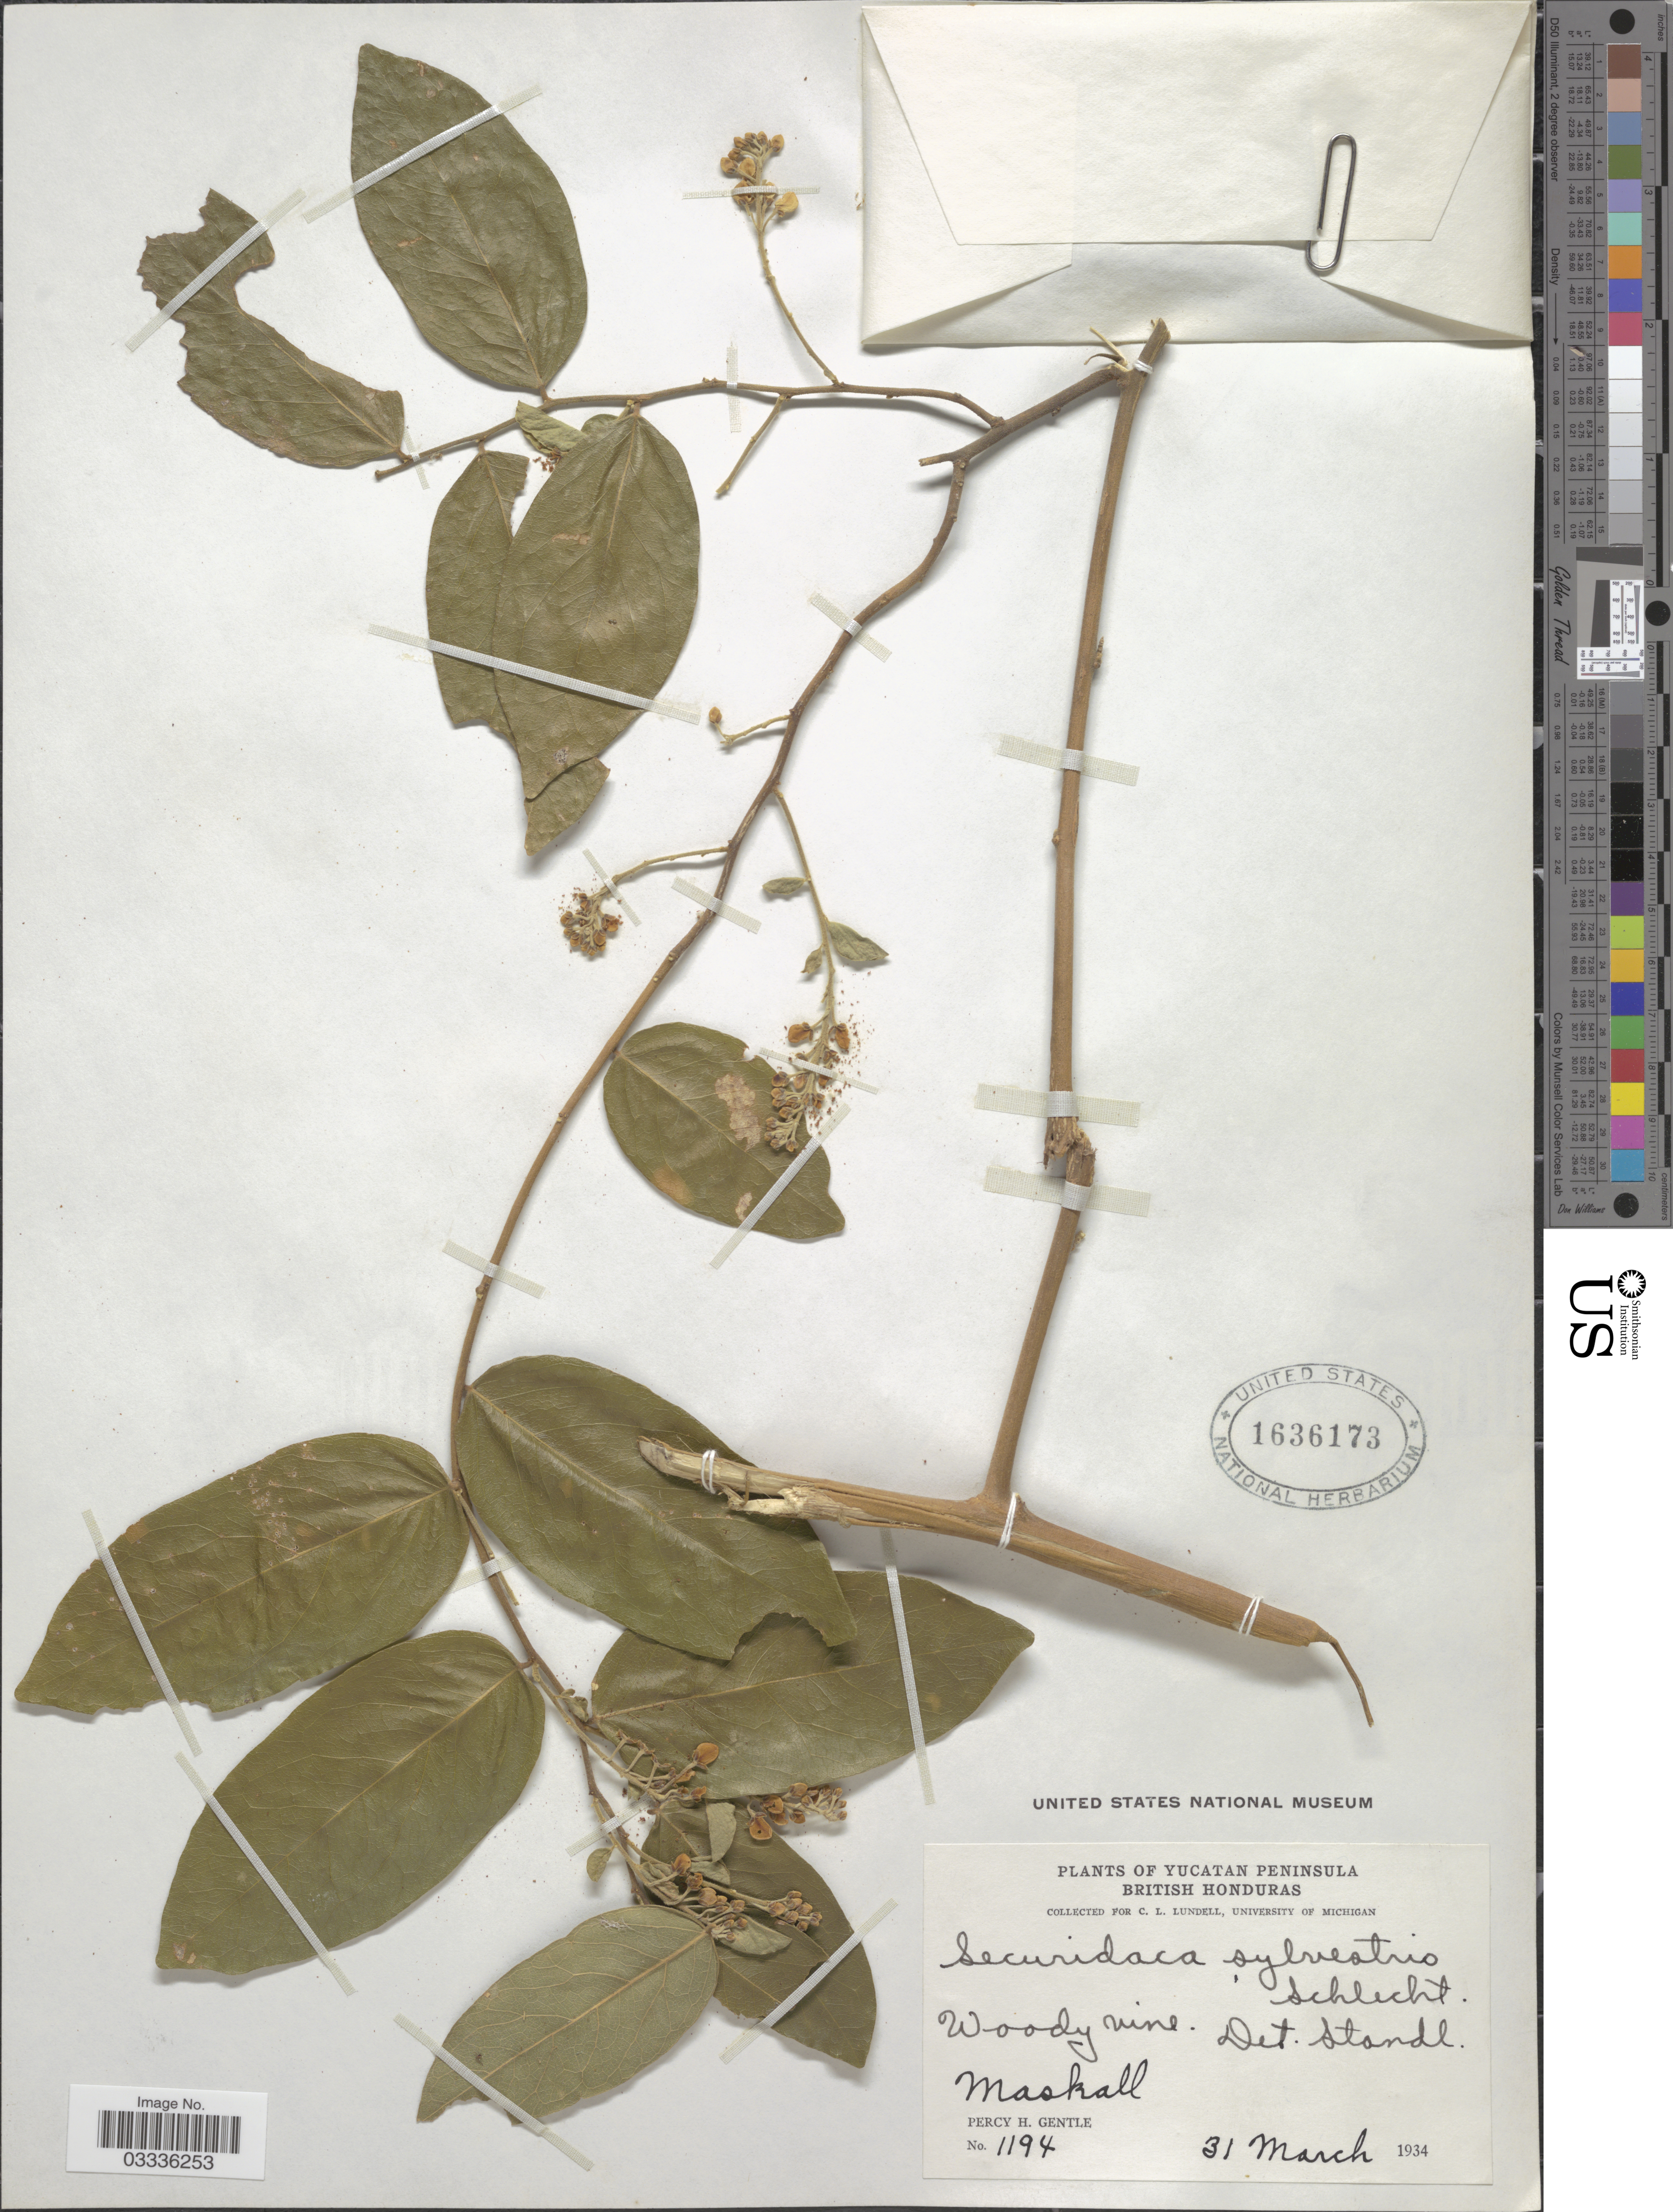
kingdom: Plantae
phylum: Tracheophyta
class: Magnoliopsida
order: Fabales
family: Polygalaceae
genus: Securidaca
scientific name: Securidaca sylvestris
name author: Schltdl.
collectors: P. H. Gentle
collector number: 1194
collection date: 1934-03-31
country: Belize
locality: Yucatan Peninsula. British Honduras. Maskall.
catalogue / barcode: US 1636173